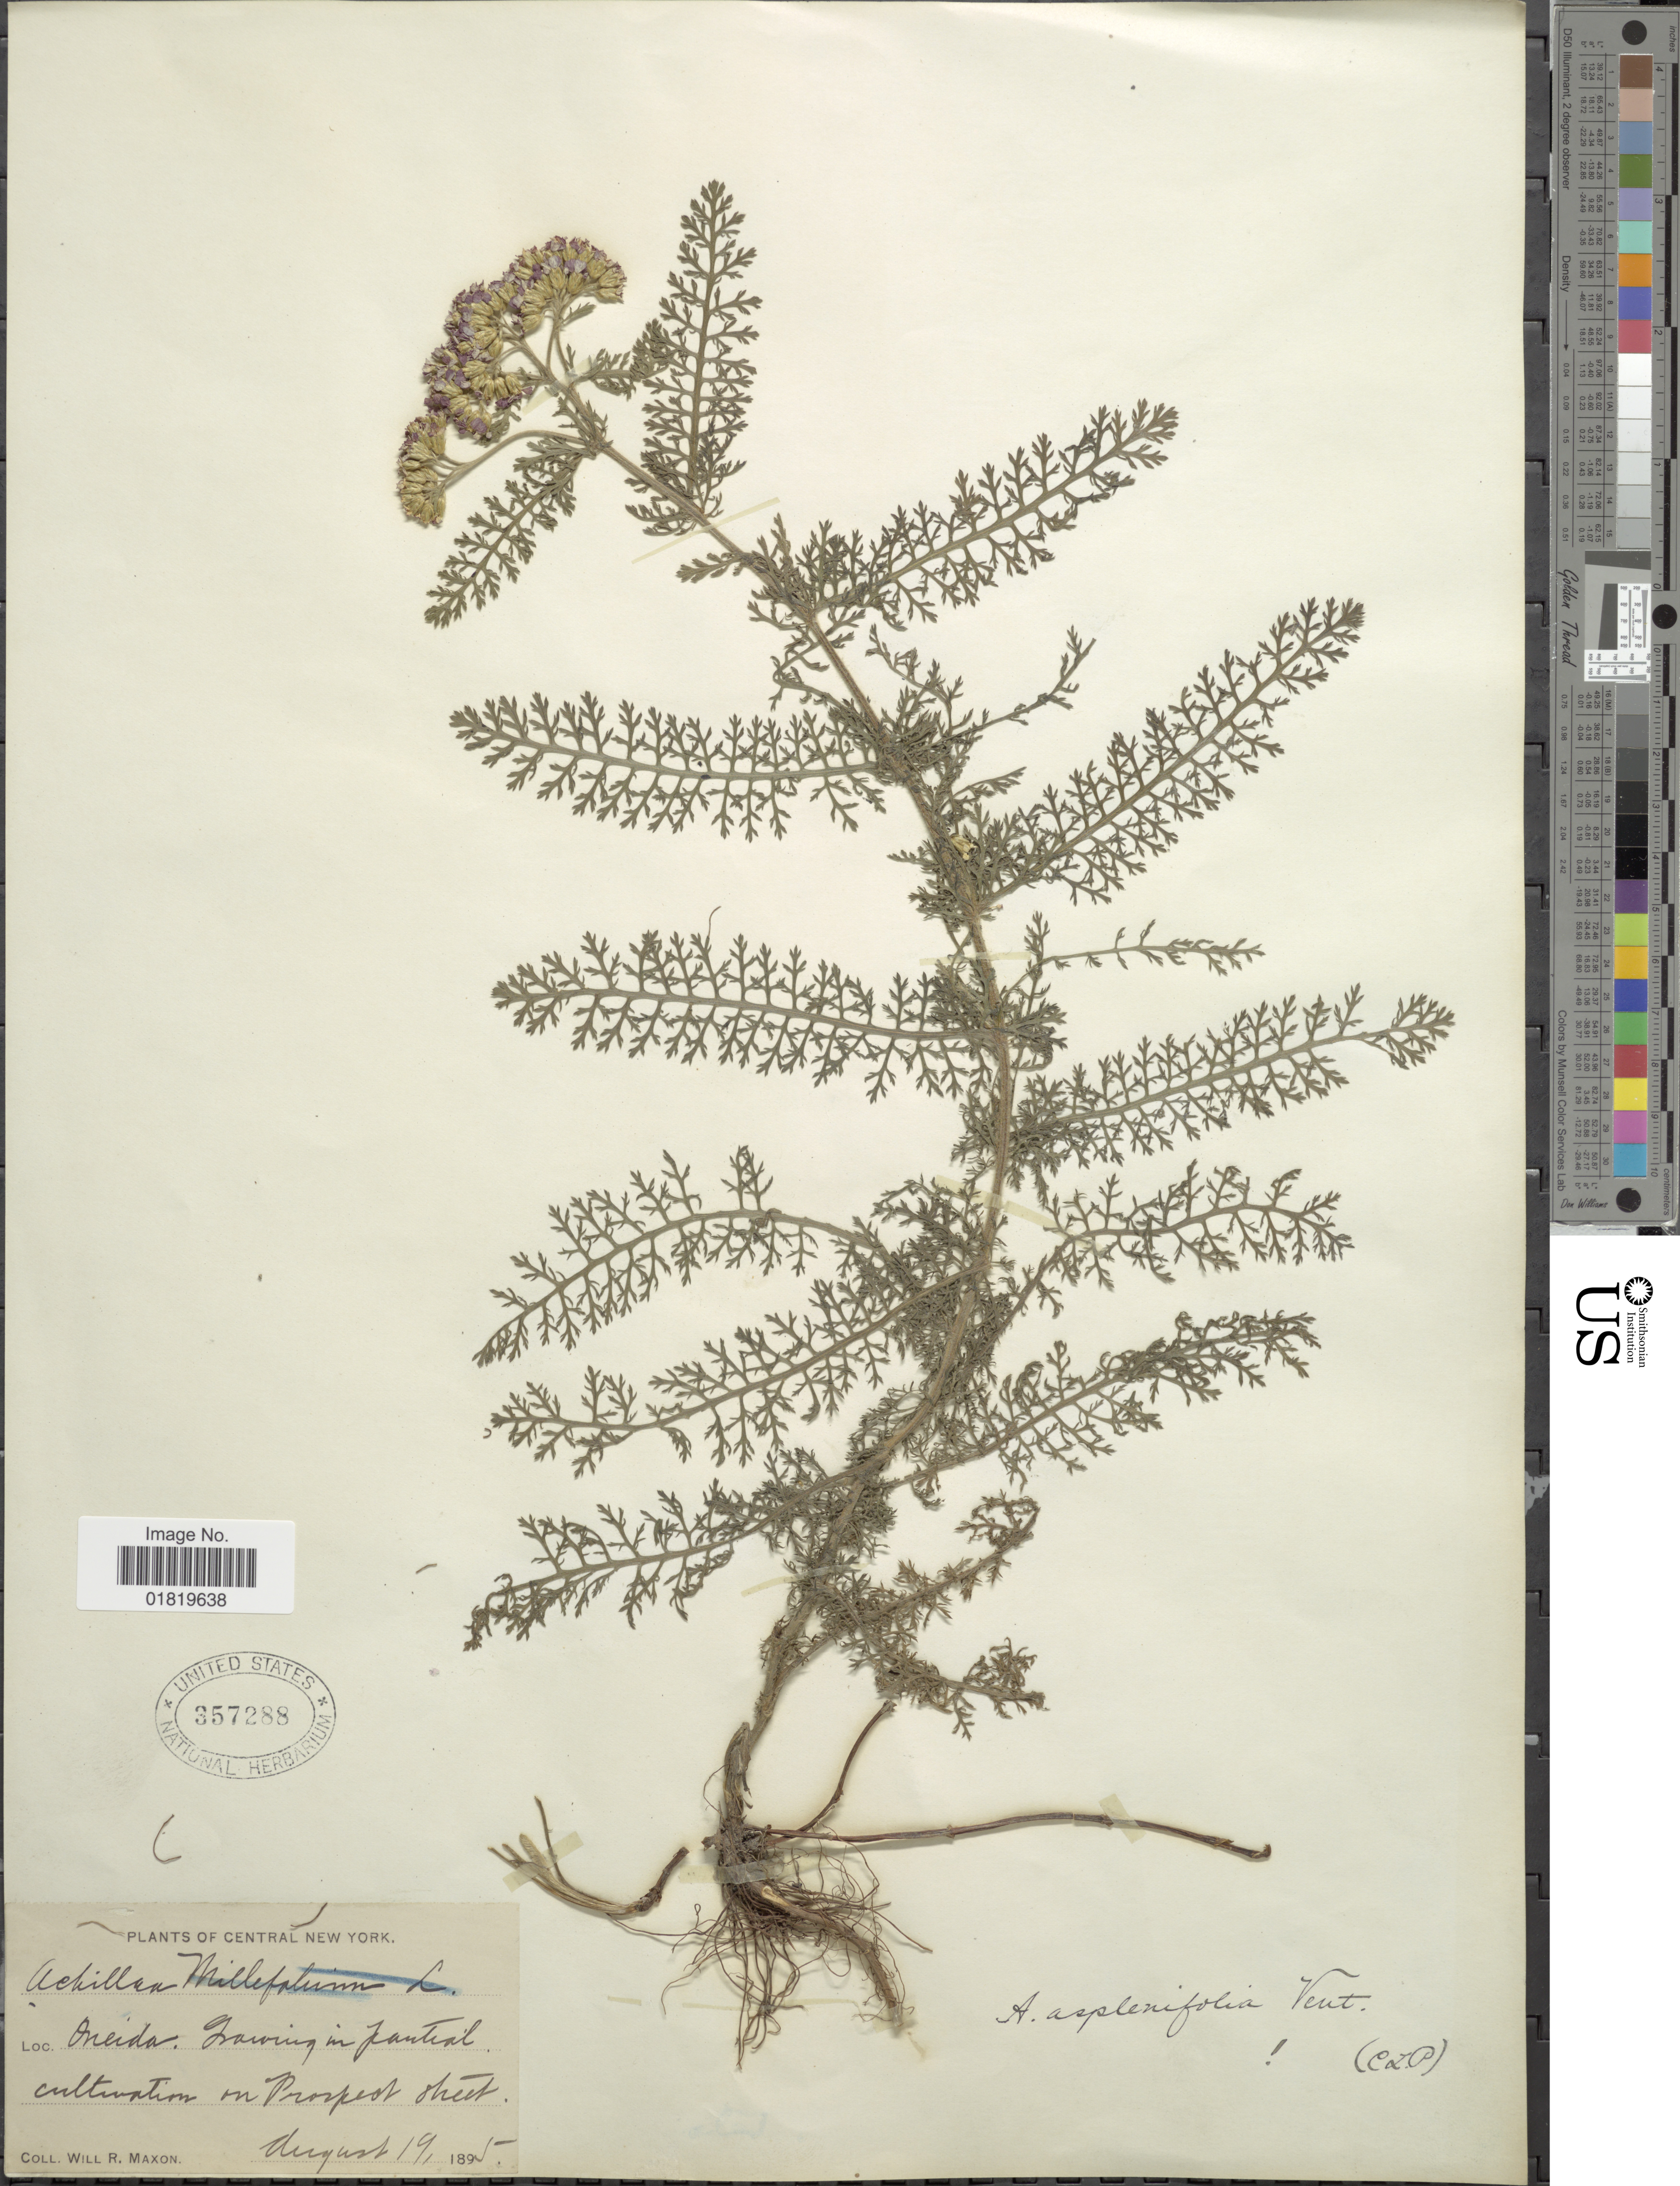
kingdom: Plantae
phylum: Tracheophyta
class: Magnoliopsida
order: Asterales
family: Asteraceae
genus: Achillea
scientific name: Achillea aspleniifolia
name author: Vent.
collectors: W. R. Maxon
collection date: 1895-08-19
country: United States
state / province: New York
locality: Central New York, Oneida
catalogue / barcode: US 357288